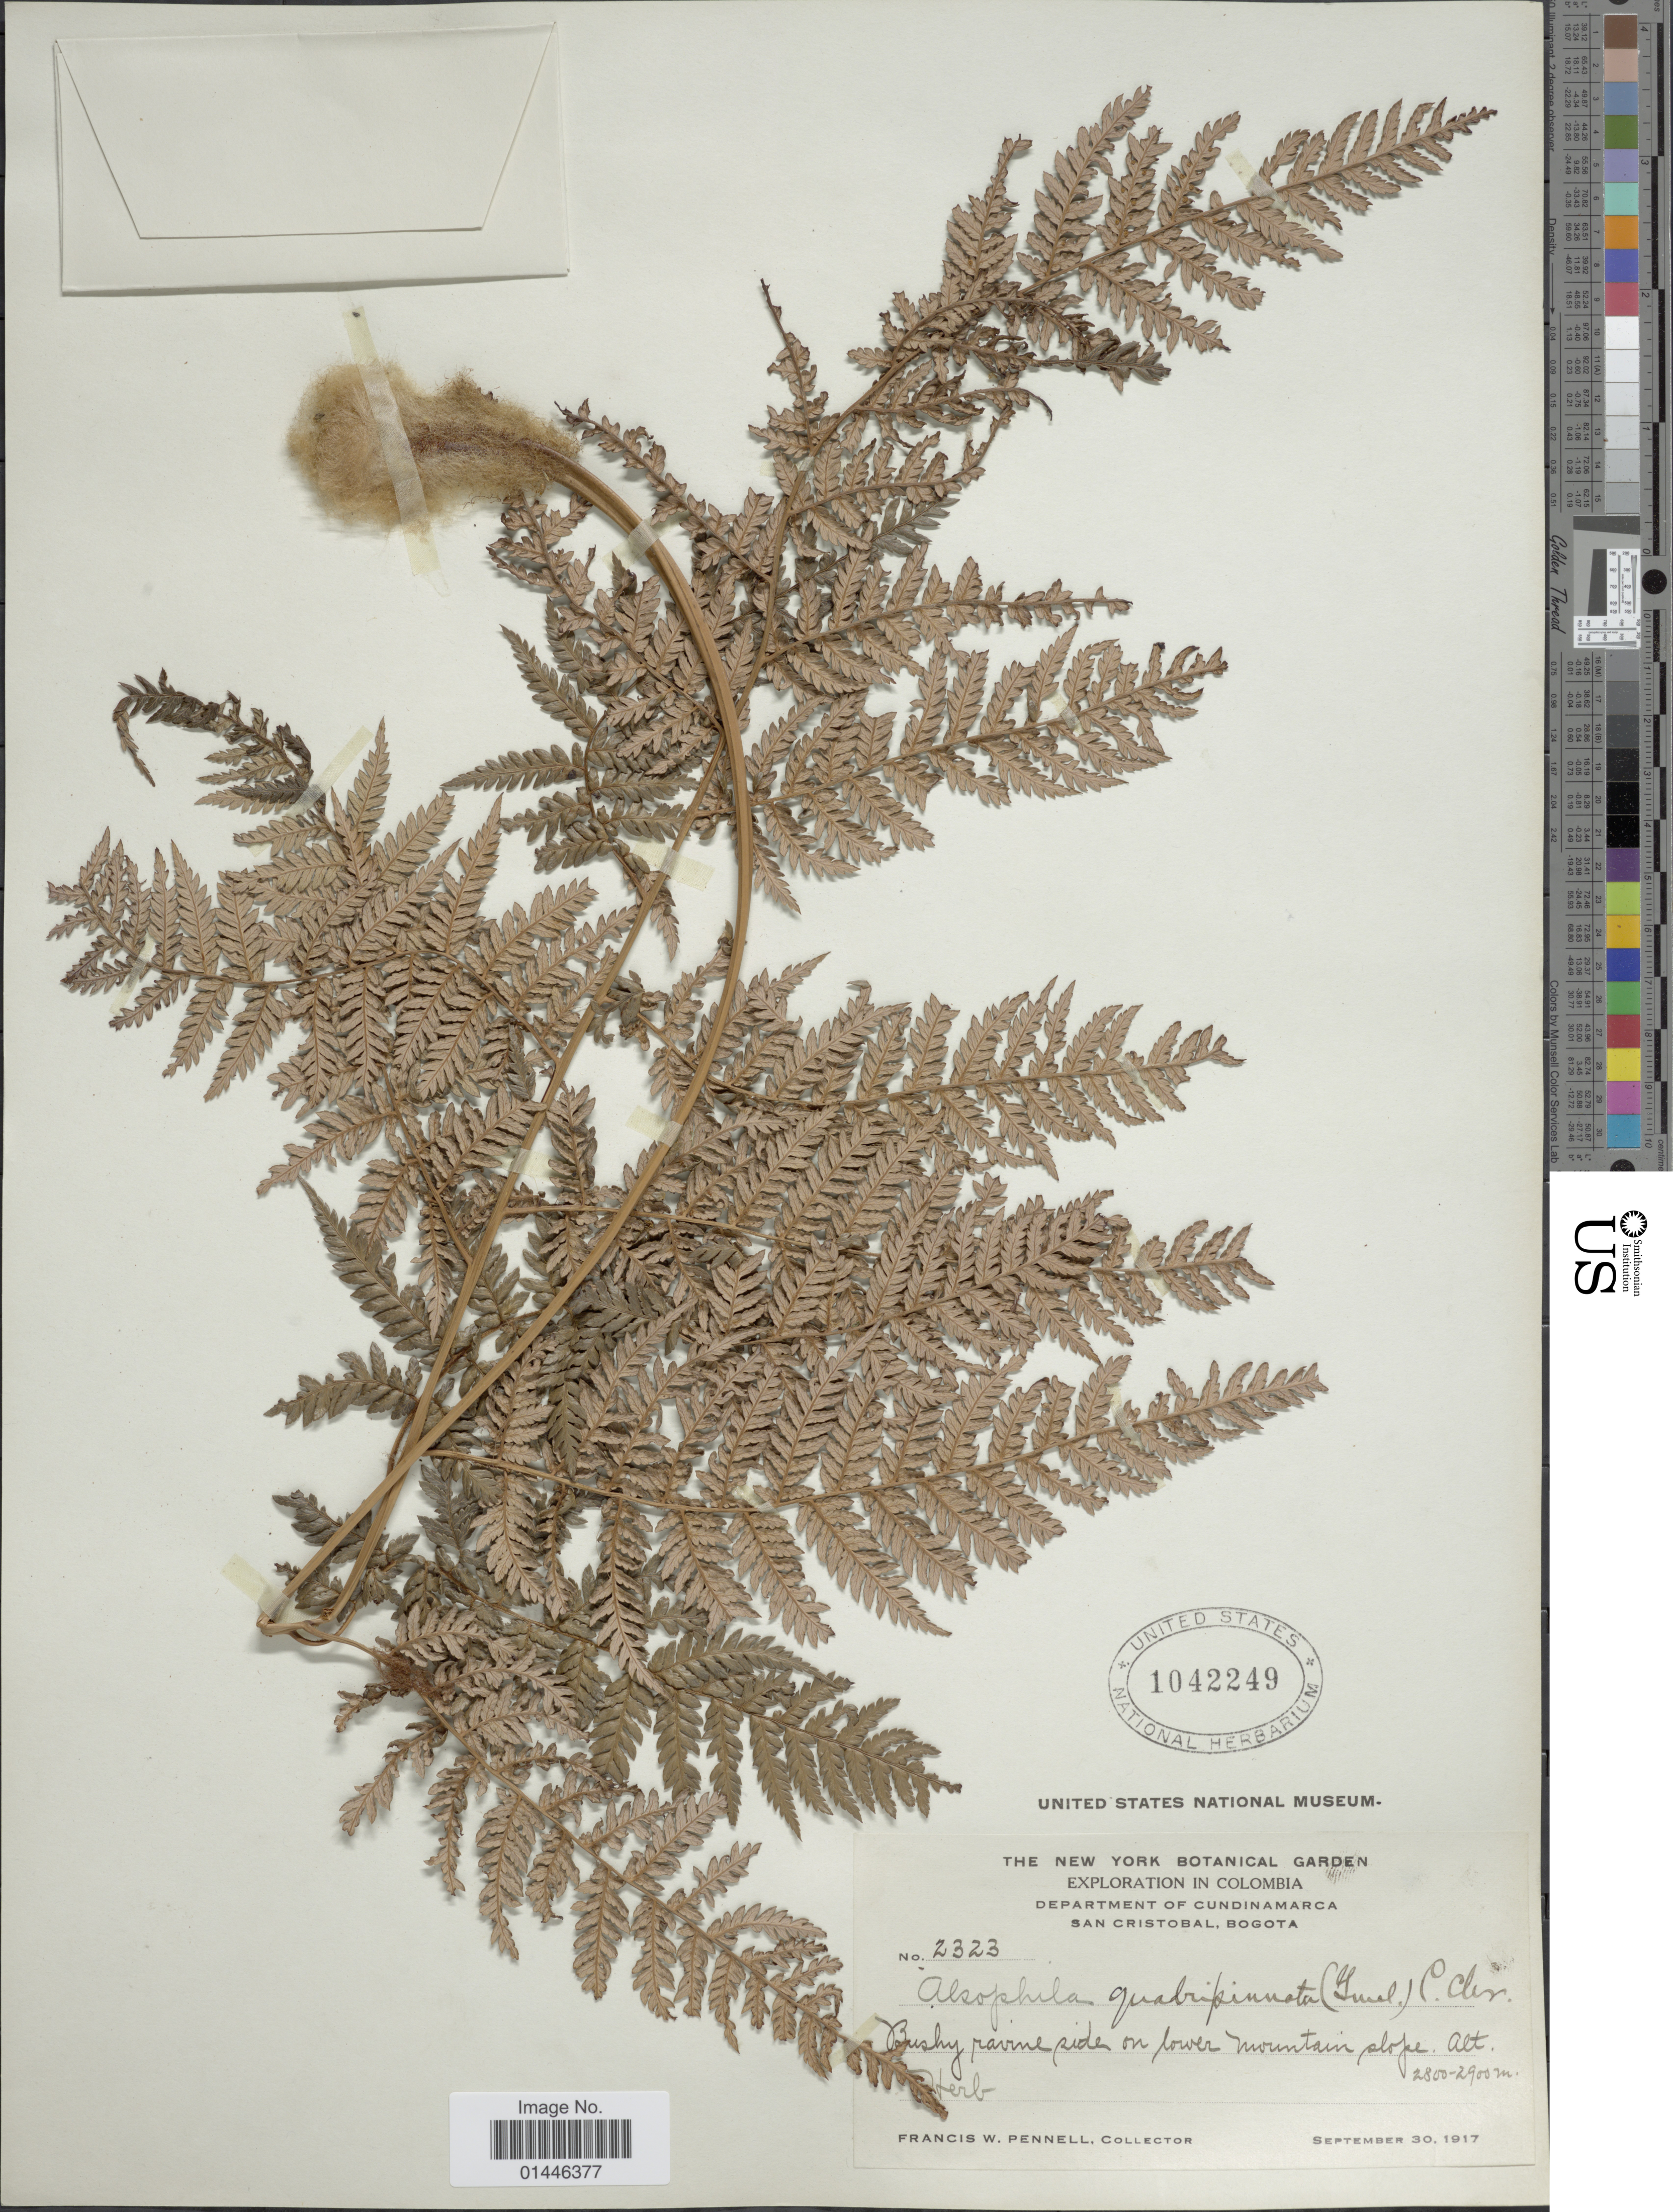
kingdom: Plantae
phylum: Tracheophyta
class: Polypodiopsida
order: Cyatheales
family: Dicksoniaceae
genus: Lophosoria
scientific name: Lophosoria quadripinnata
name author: (J.F. Gmel.) C. Chr.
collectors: F. W. Pennell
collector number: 2323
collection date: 1917-09-30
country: Colombia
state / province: Cundinamarca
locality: San Cristobal, Bogota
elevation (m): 2800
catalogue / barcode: US 1042249